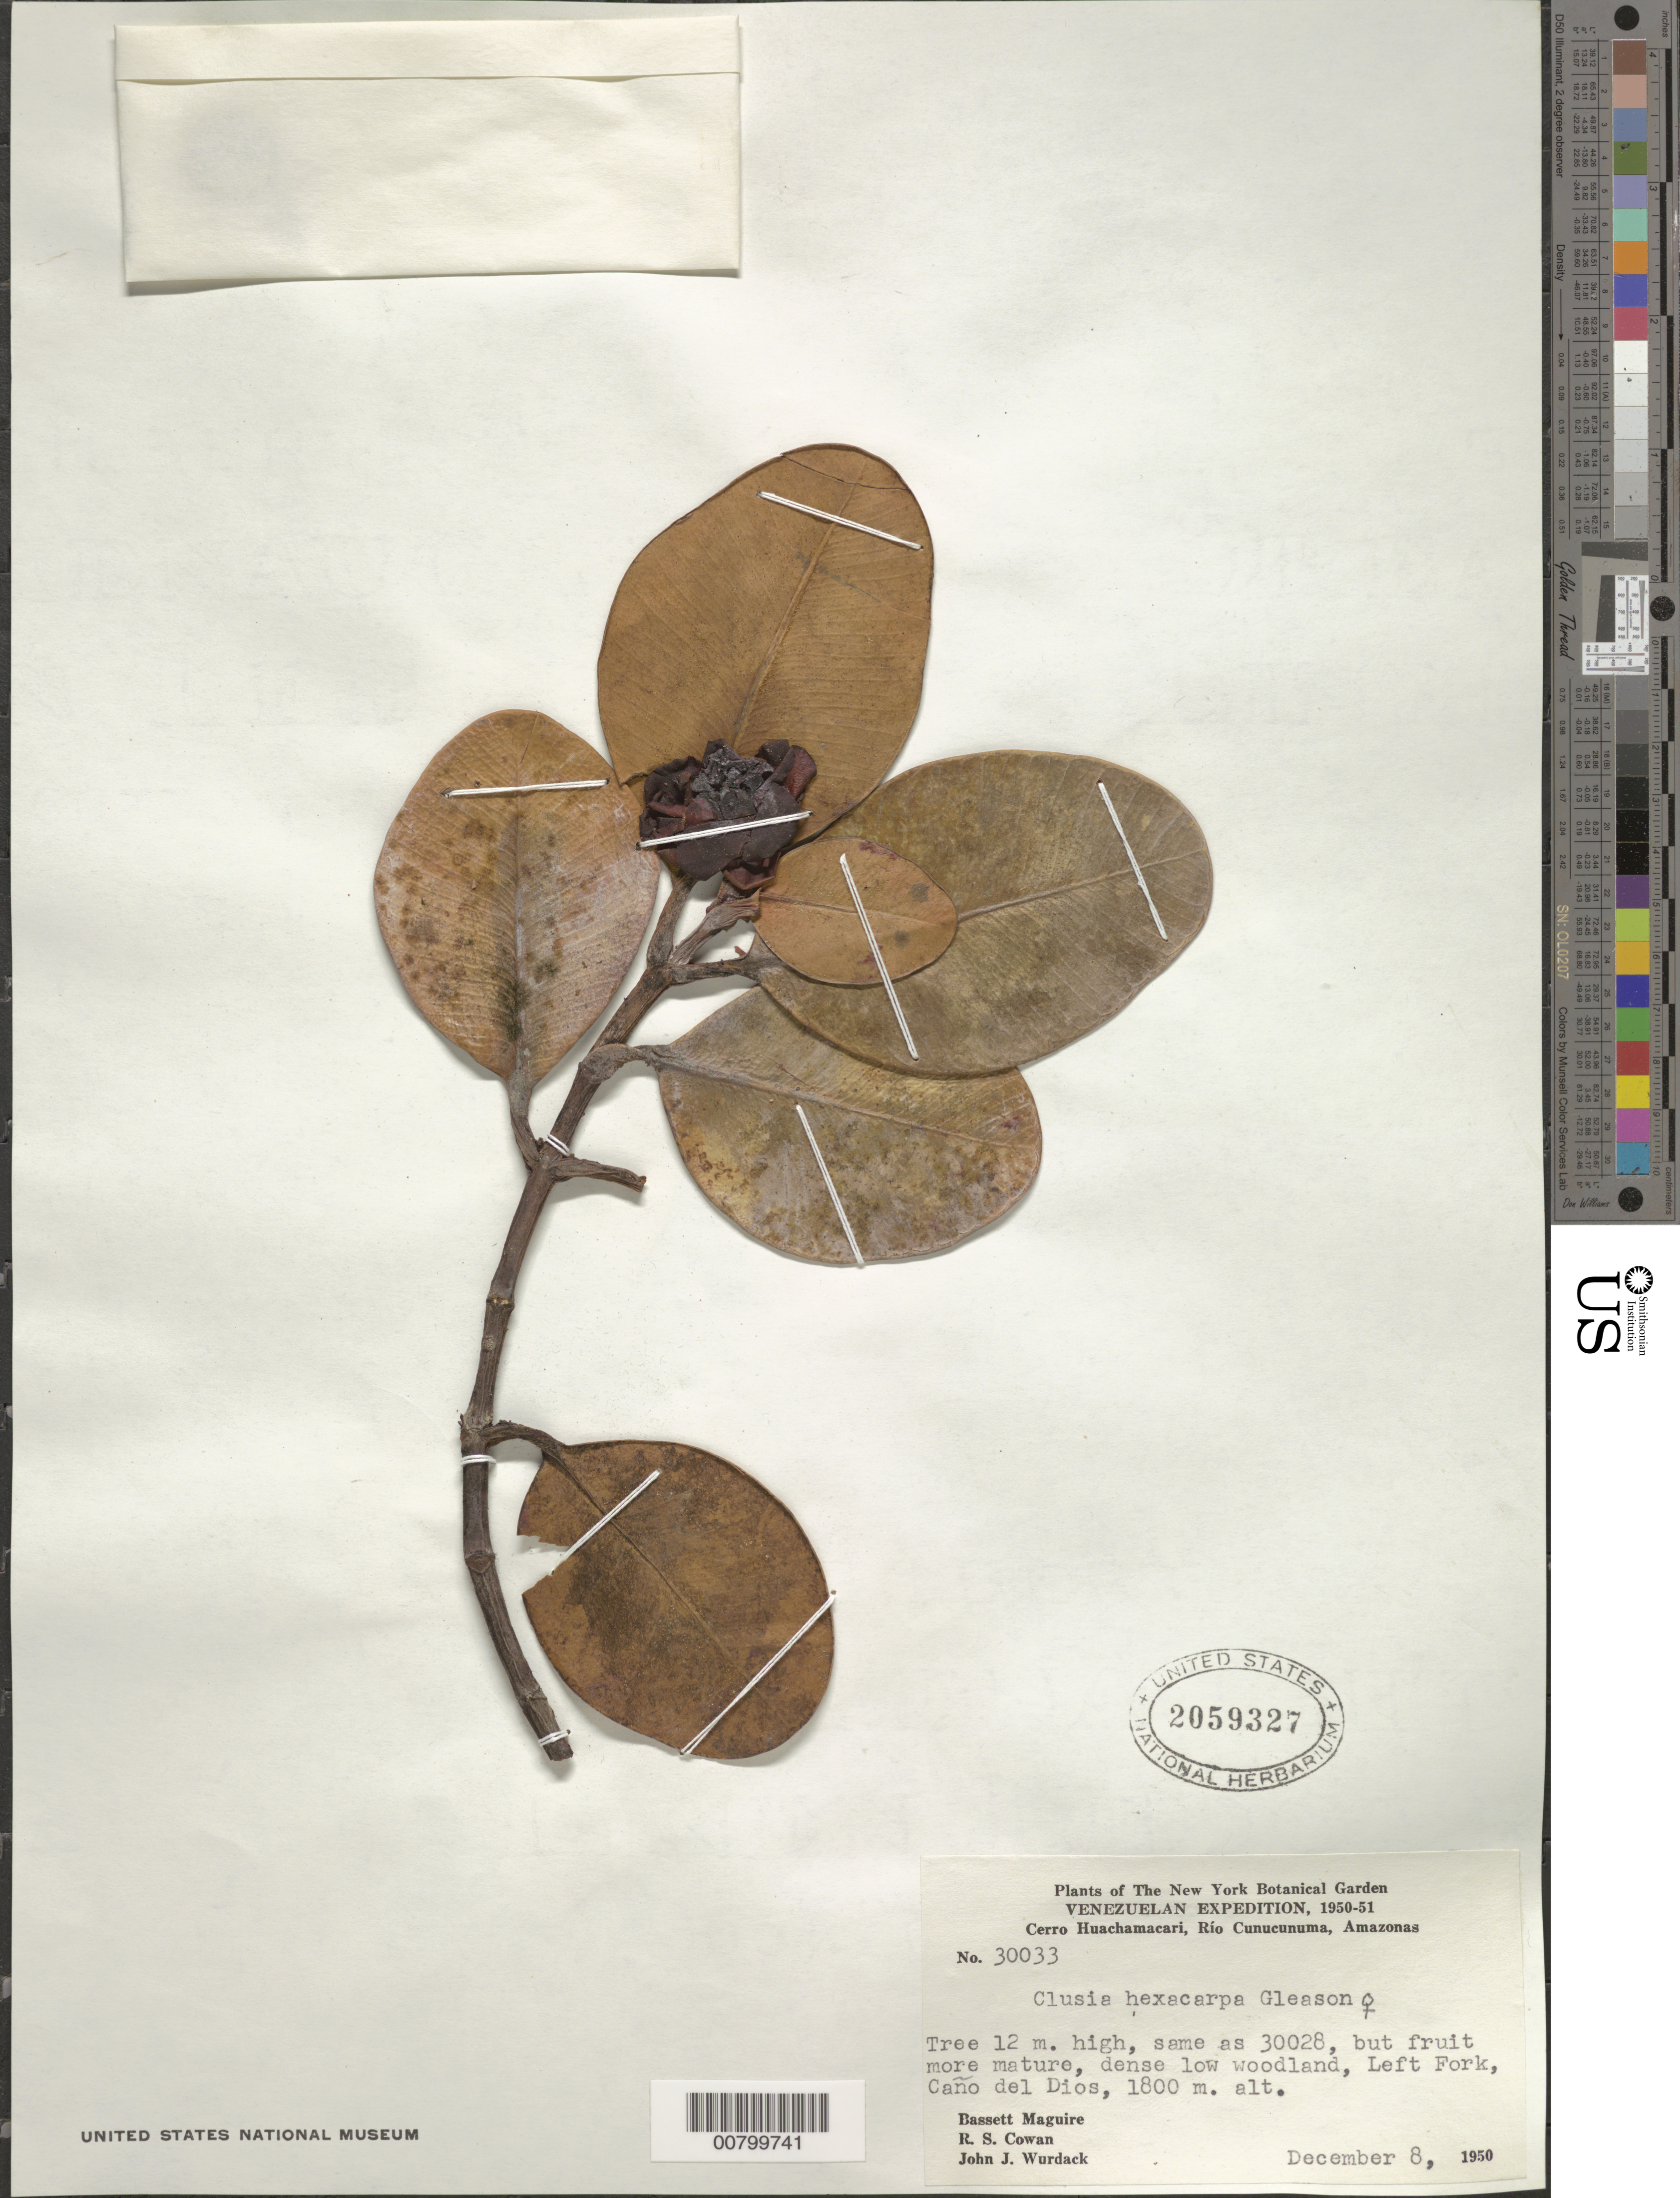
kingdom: Plantae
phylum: Tracheophyta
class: Magnoliopsida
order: Malpighiales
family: Clusiaceae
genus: Clusia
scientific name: Clusia hexacarpa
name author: Gleason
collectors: B. Maguire, R. S. Cowan & J. J. Wurdack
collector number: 30033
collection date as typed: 8-Dec-50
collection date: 1950-12-08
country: Venezuela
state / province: Amazonas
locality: Cerro Huachamacari, Río Cunucunuma, left fork Caño del Dios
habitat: Dense low woodland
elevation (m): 1800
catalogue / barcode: US 2059327